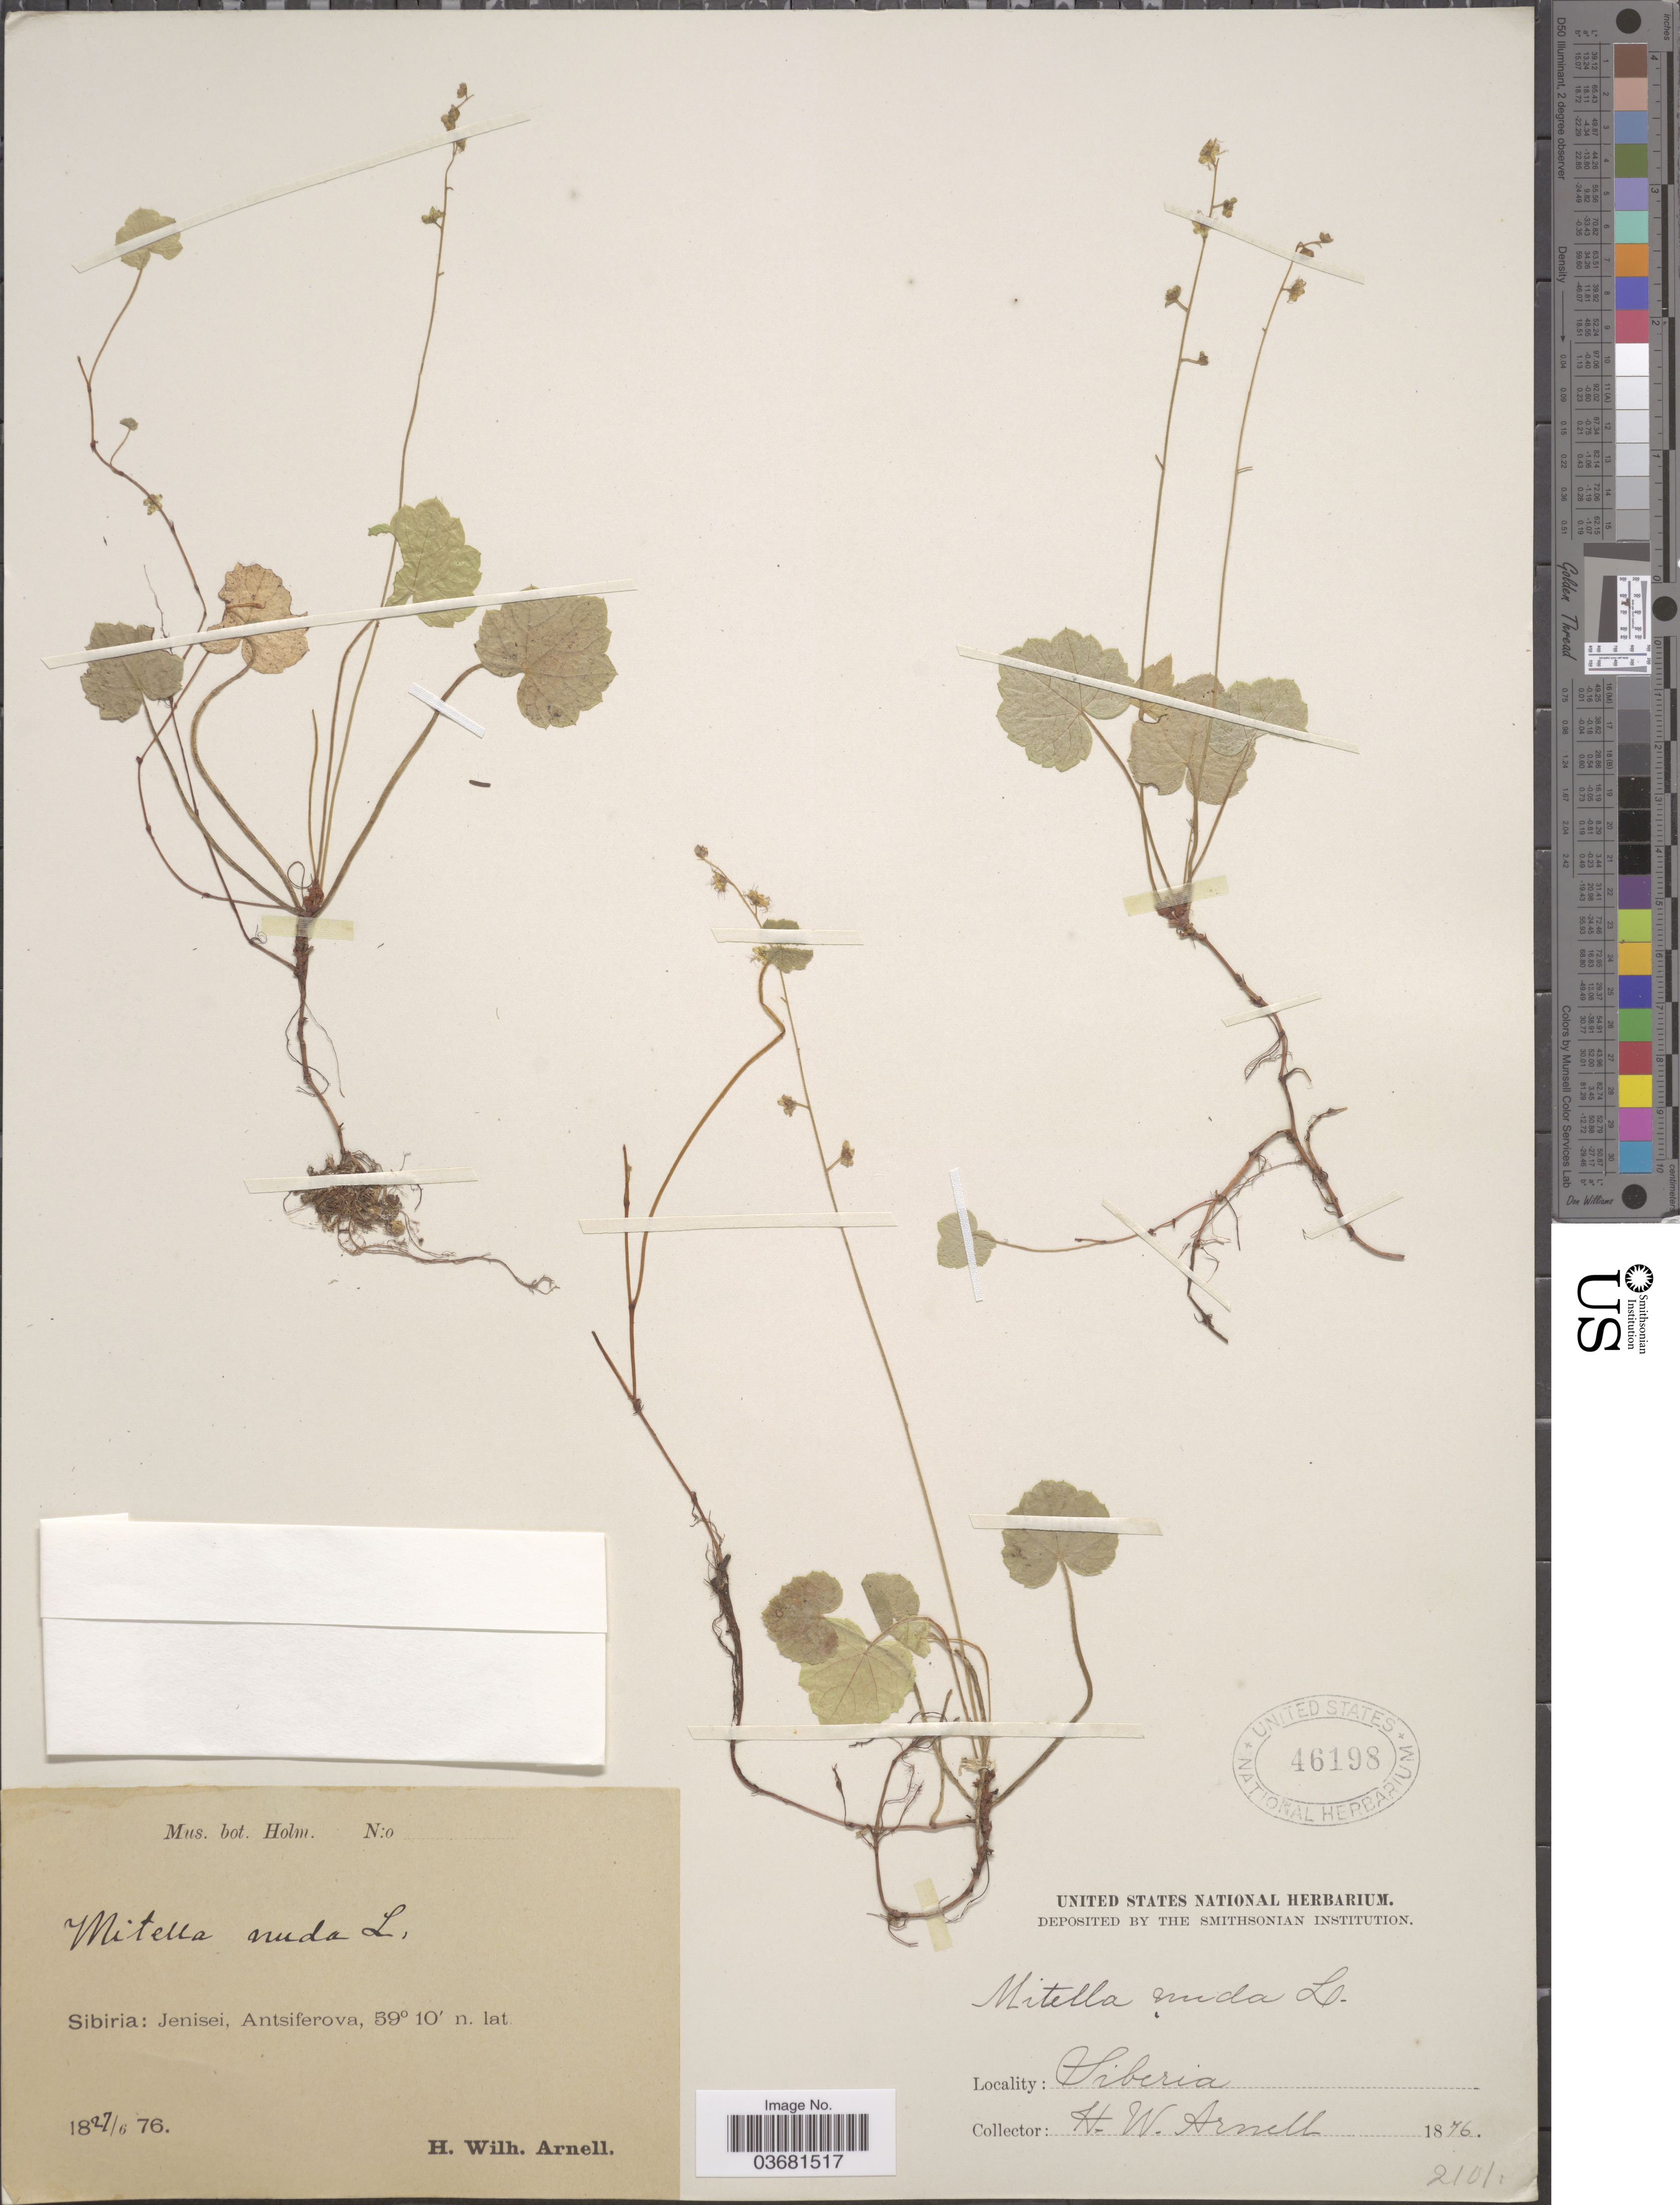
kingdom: Plantae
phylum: Tracheophyta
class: Magnoliopsida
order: Saxifragales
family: Saxifragaceae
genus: Mitella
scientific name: Mitella nuda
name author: L.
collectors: H. W. Arnell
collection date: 1876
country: Russian Federation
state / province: Sakhalin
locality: Siberia: Jenisei, Antsiferova.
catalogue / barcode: US 46198